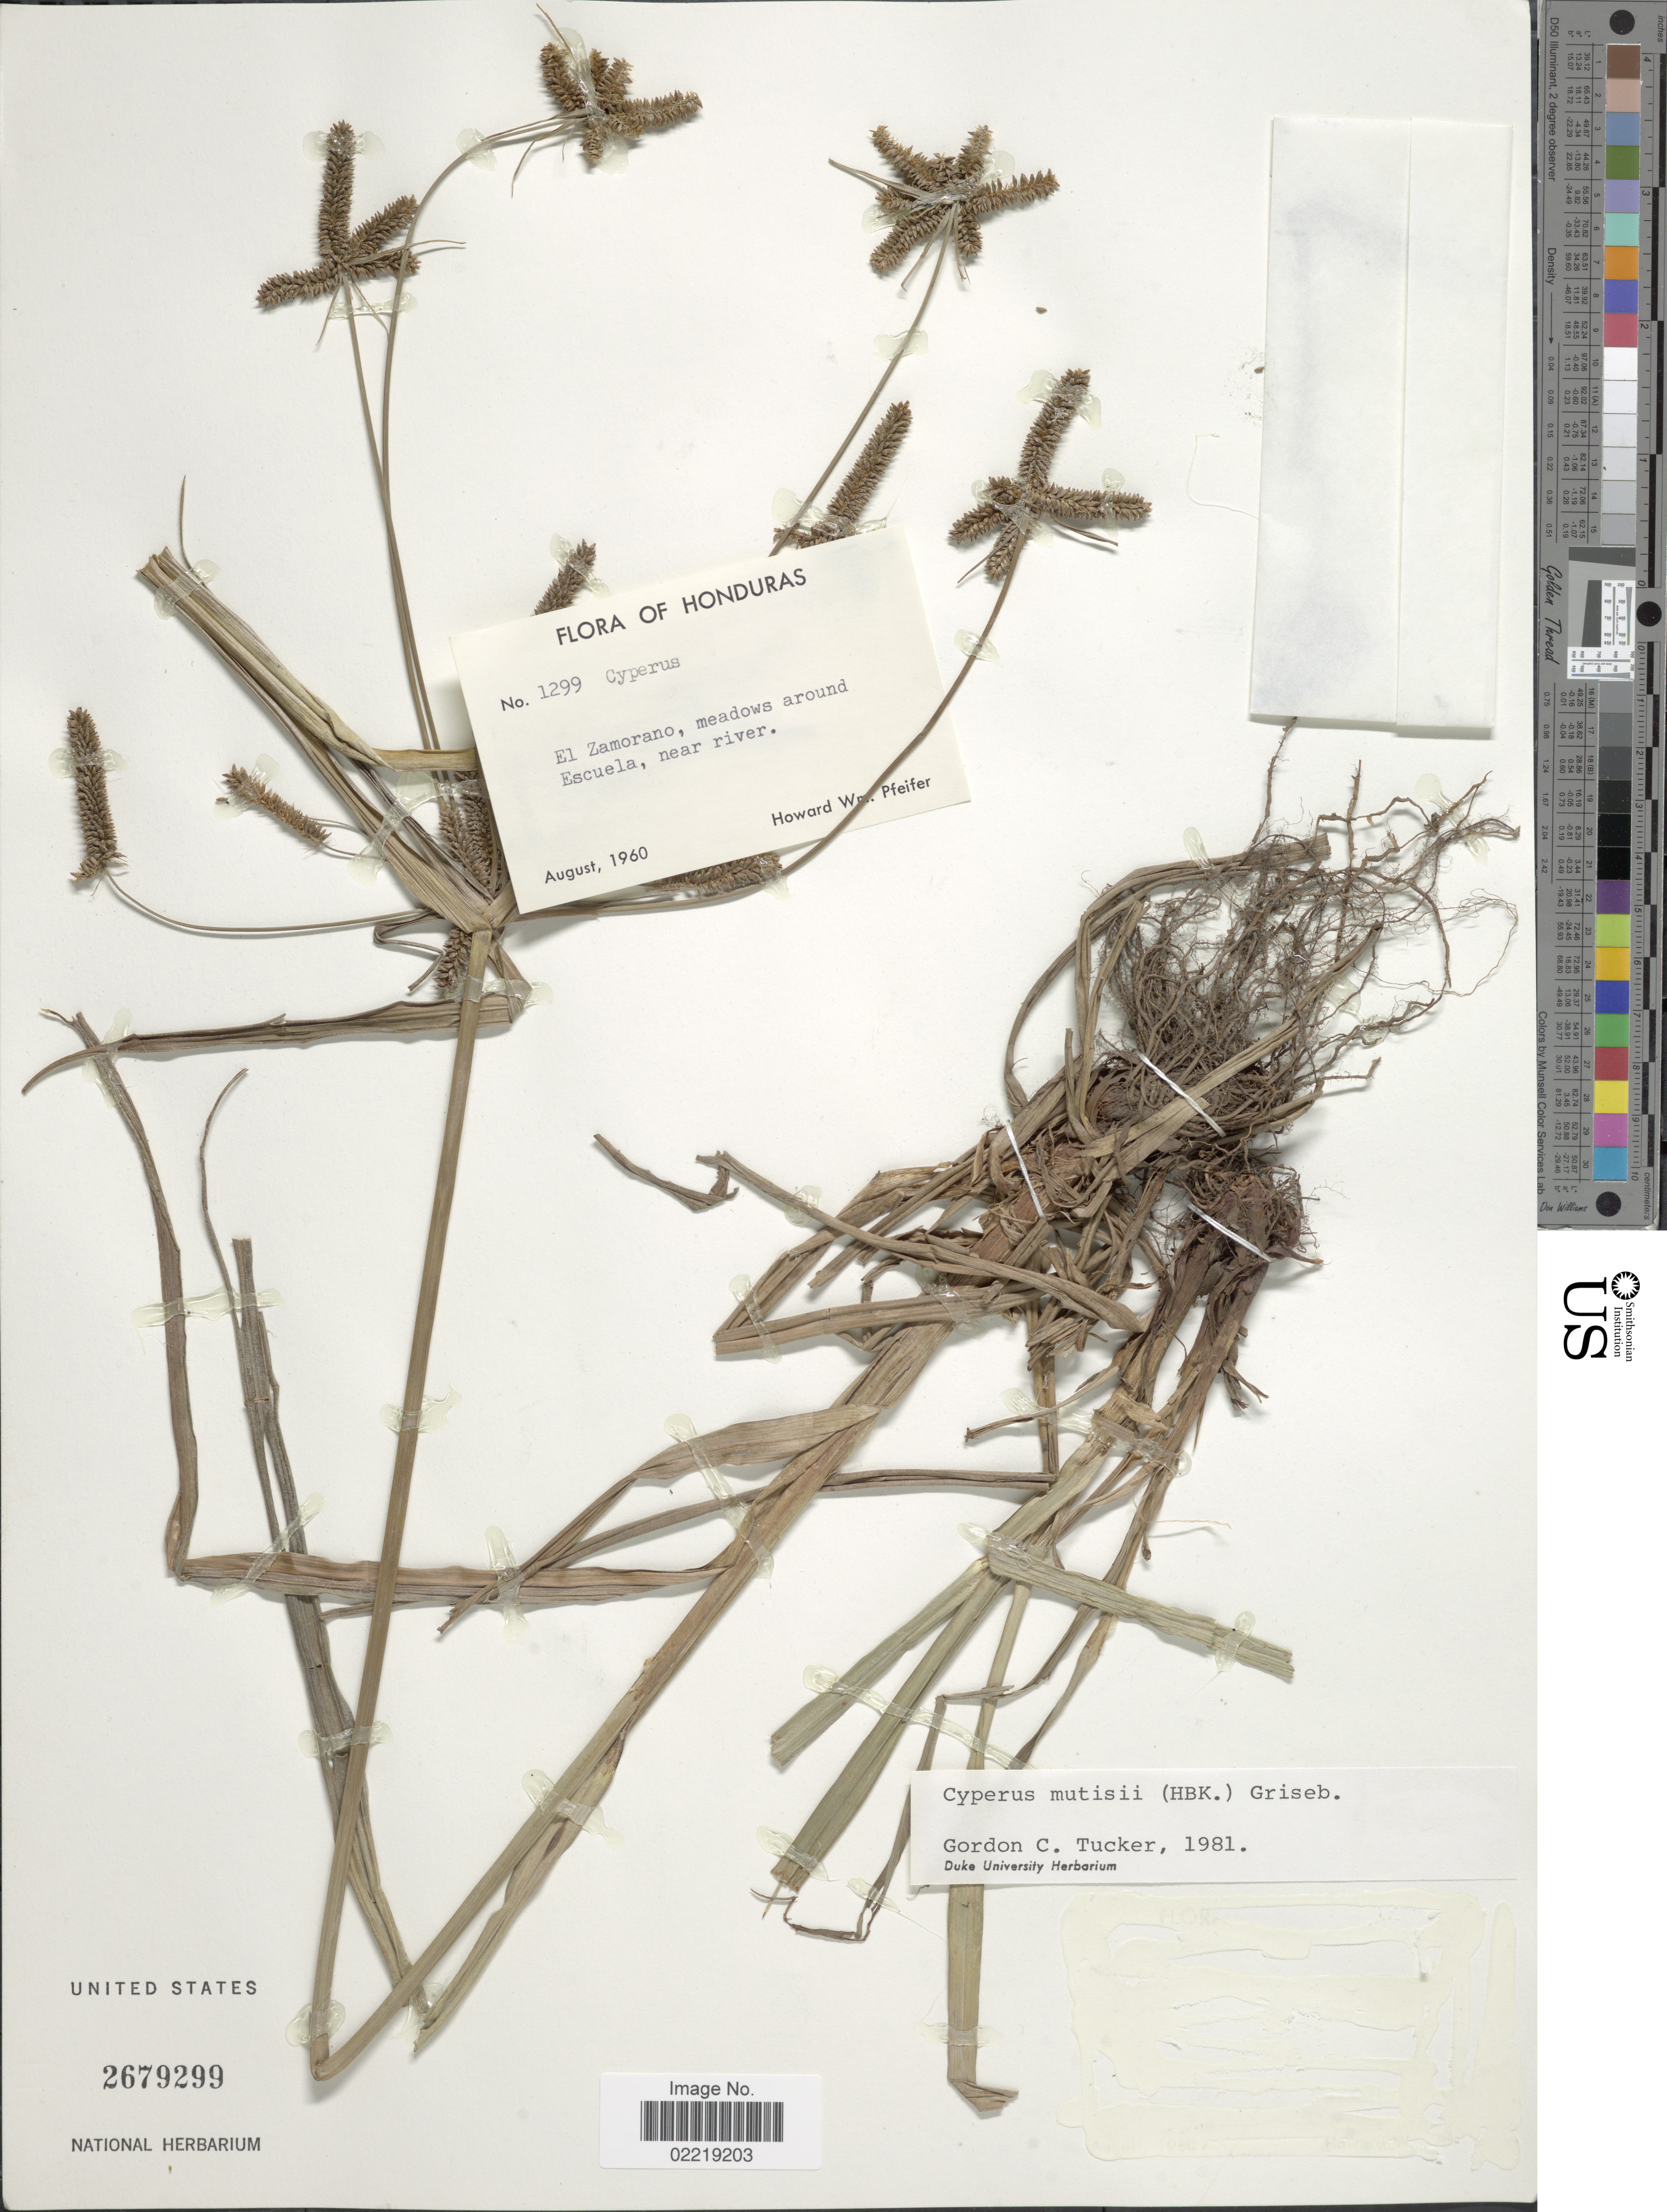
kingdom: Plantae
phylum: Tracheophyta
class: Liliopsida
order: Poales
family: Cyperaceae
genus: Cyperus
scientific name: Cyperus mutisii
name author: (Kunth) Andersson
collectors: H. W. Pfeifer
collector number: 1299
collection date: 1960-08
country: Honduras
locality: El Zamorano, meadows around Escuela, near river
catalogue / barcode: US 2679299